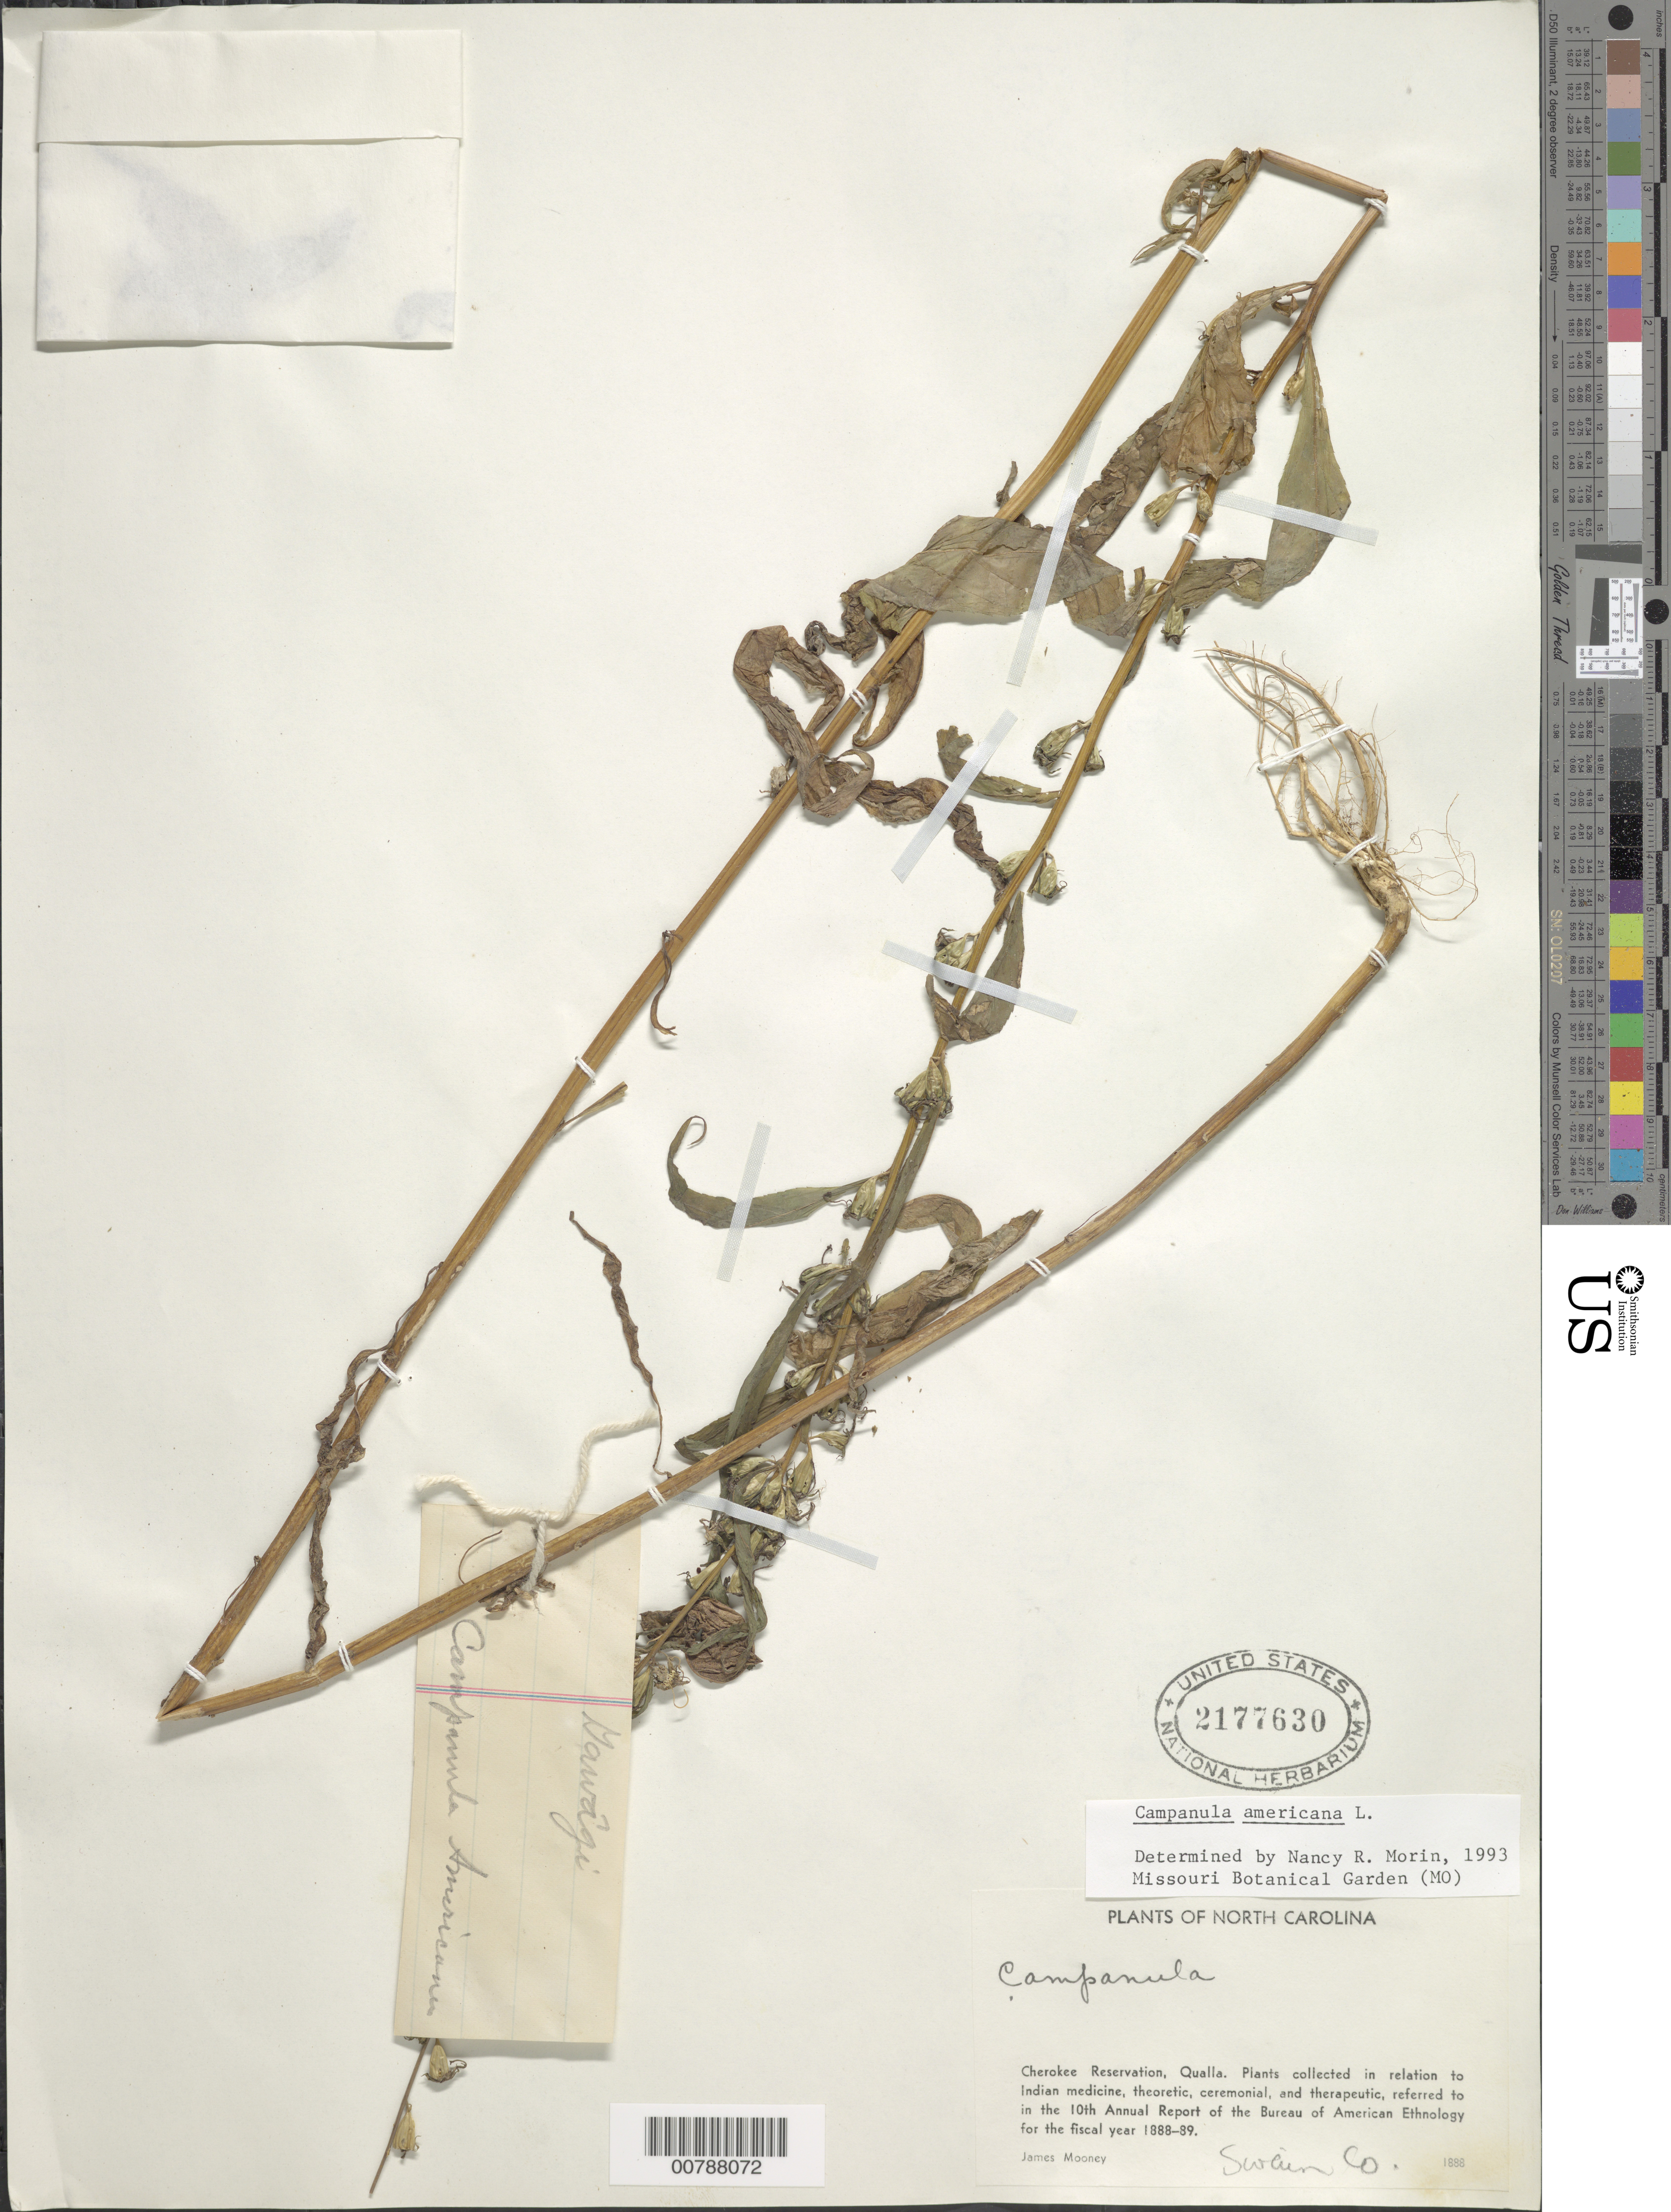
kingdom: Plantae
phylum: Tracheophyta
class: Magnoliopsida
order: Asterales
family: Campanulaceae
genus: Campanula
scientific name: Campanula americana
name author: L.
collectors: J. Mooney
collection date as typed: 1888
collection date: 1888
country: United States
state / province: North Carolina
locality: Cherokee Reservation, Qualla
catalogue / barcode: US 2177630